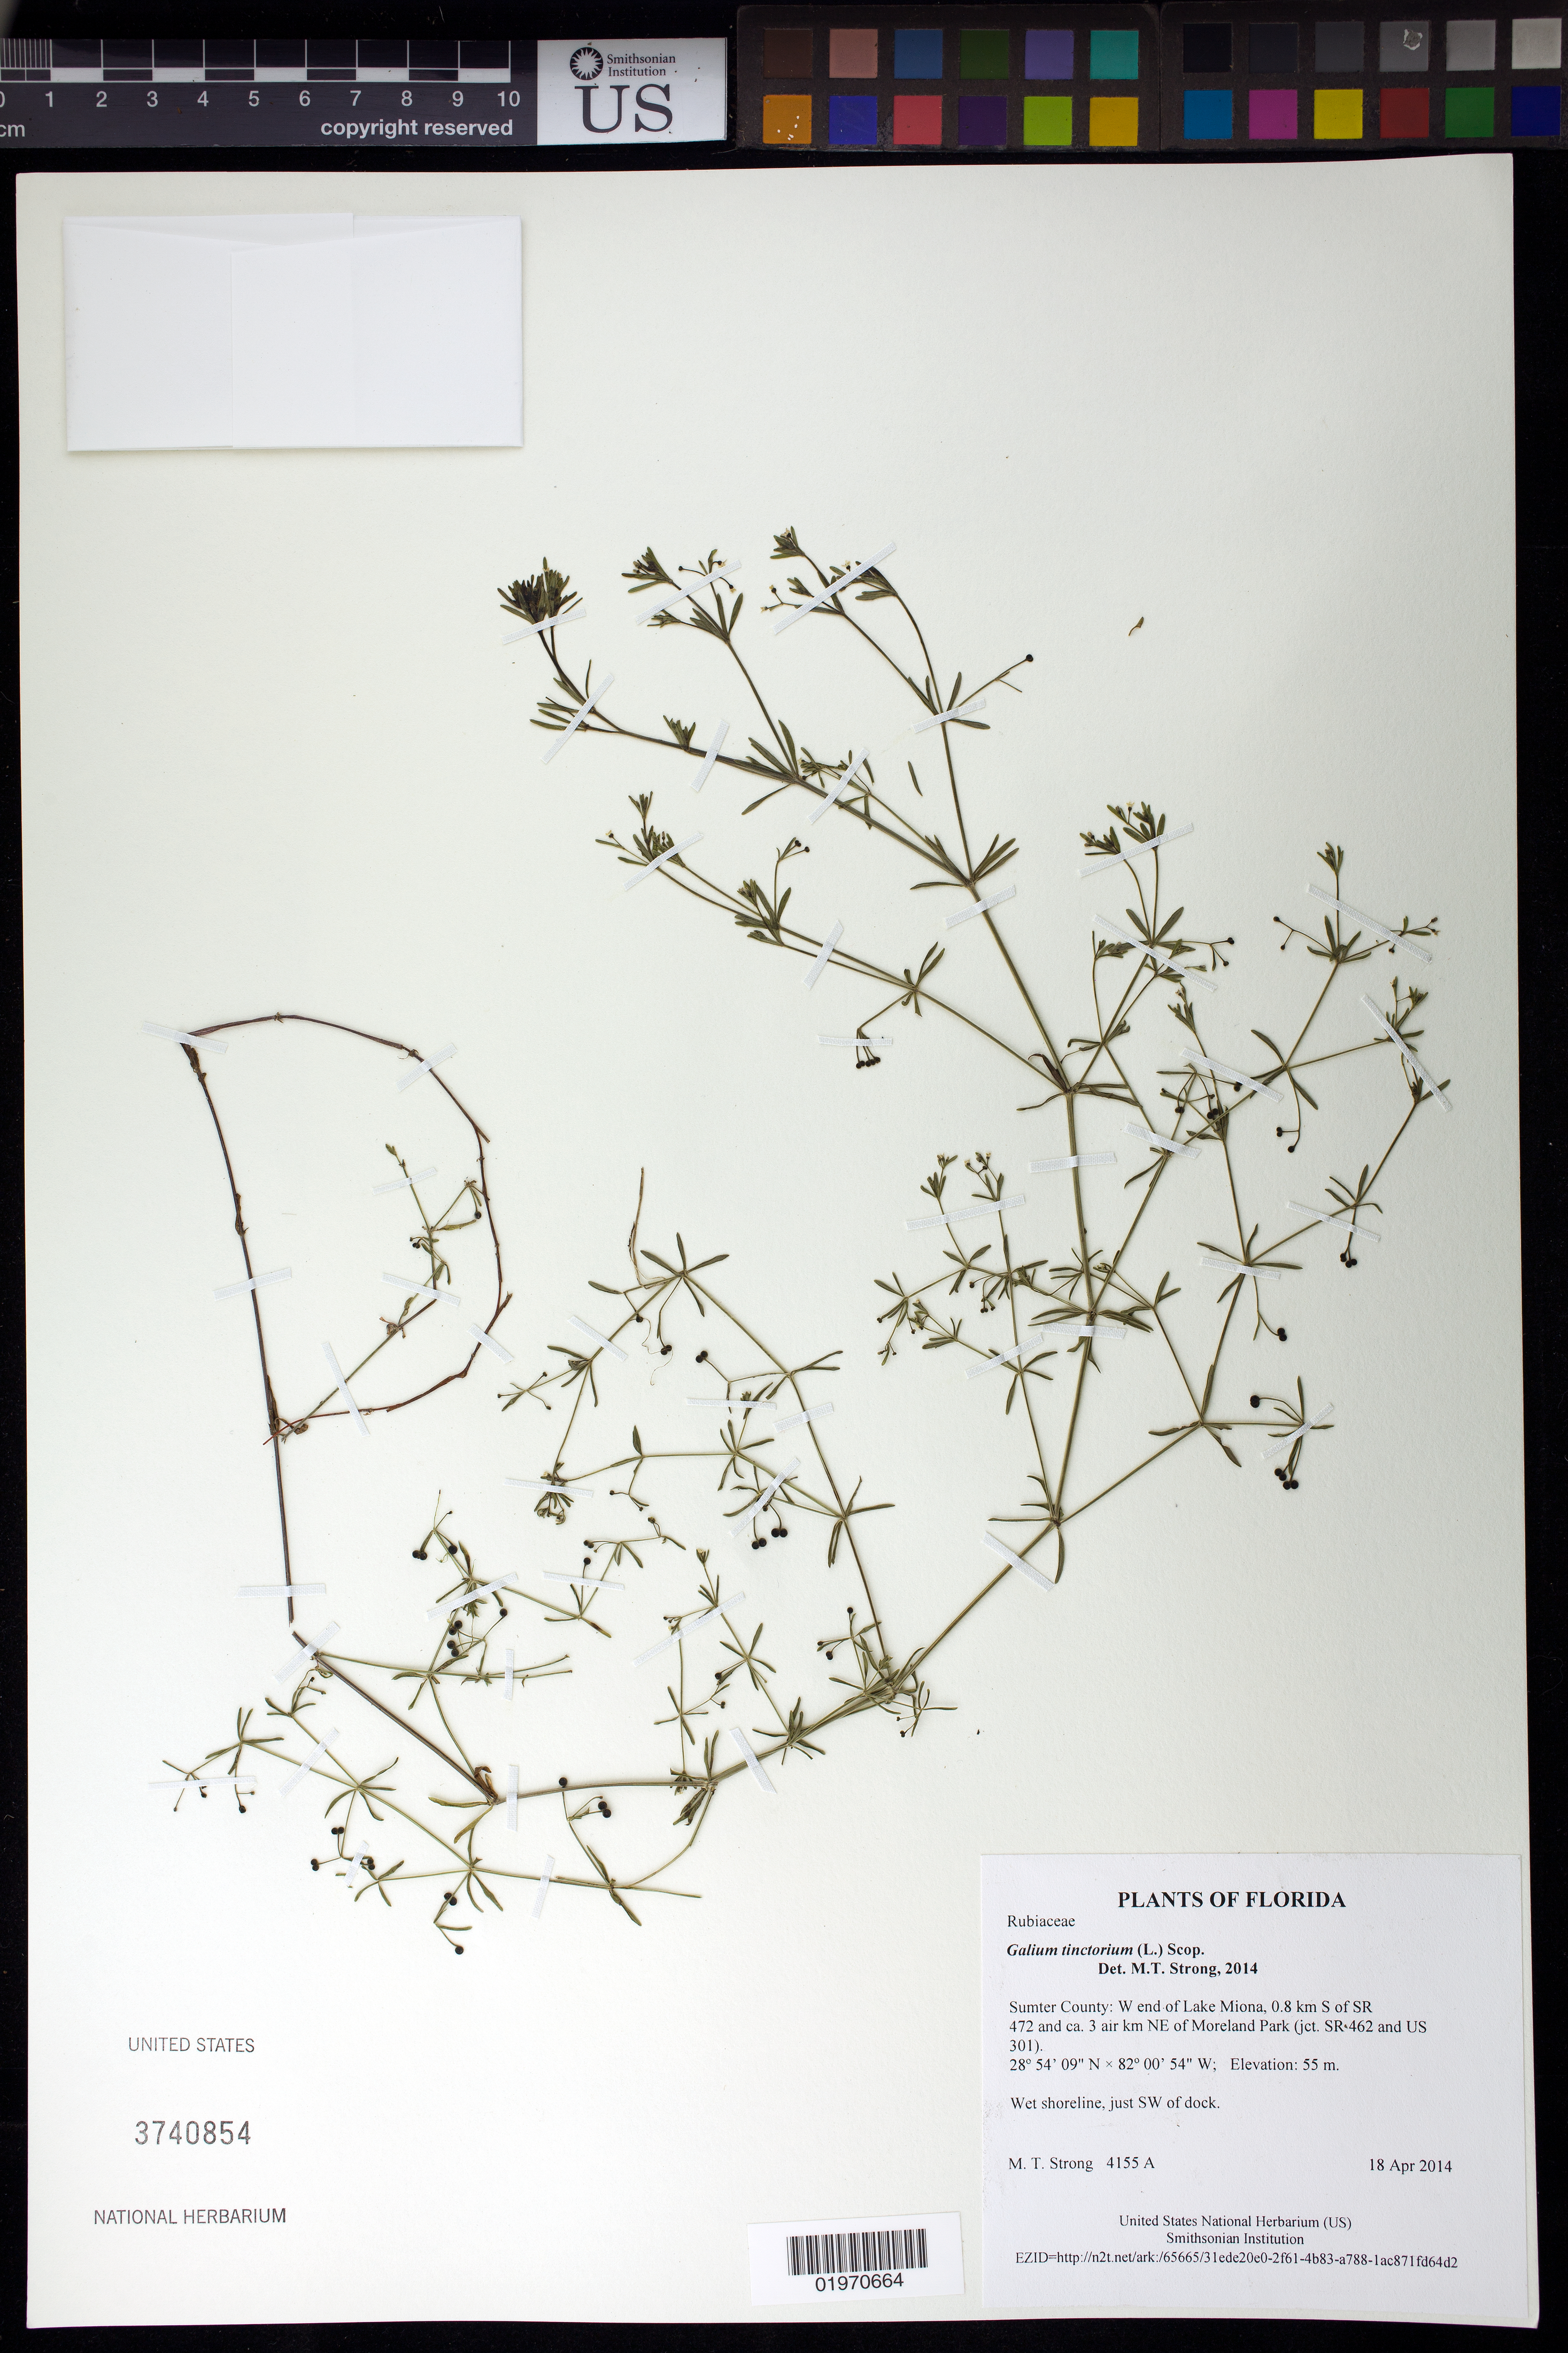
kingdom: Plantae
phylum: Tracheophyta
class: Magnoliopsida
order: Gentianales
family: Rubiaceae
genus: Galium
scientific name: Galium tinctorium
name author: (L.) Scop.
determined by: Strong, Mark T., (BOT), Smithsonian Institution - National Museum of Natural History (UNITED STATES)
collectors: M. T. Strong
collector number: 4155 A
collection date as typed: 18 Apr 2014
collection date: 2014-04-18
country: United States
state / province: Florida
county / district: Sumter County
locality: W end of Lake Miona, 0.8 km S of SR 472 on ca. 3 km (by air) NE of Moreland Park (jct. SR 462 and US 301)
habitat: Wet shoreline, just SW of dock.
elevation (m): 55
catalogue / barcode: US 3740854